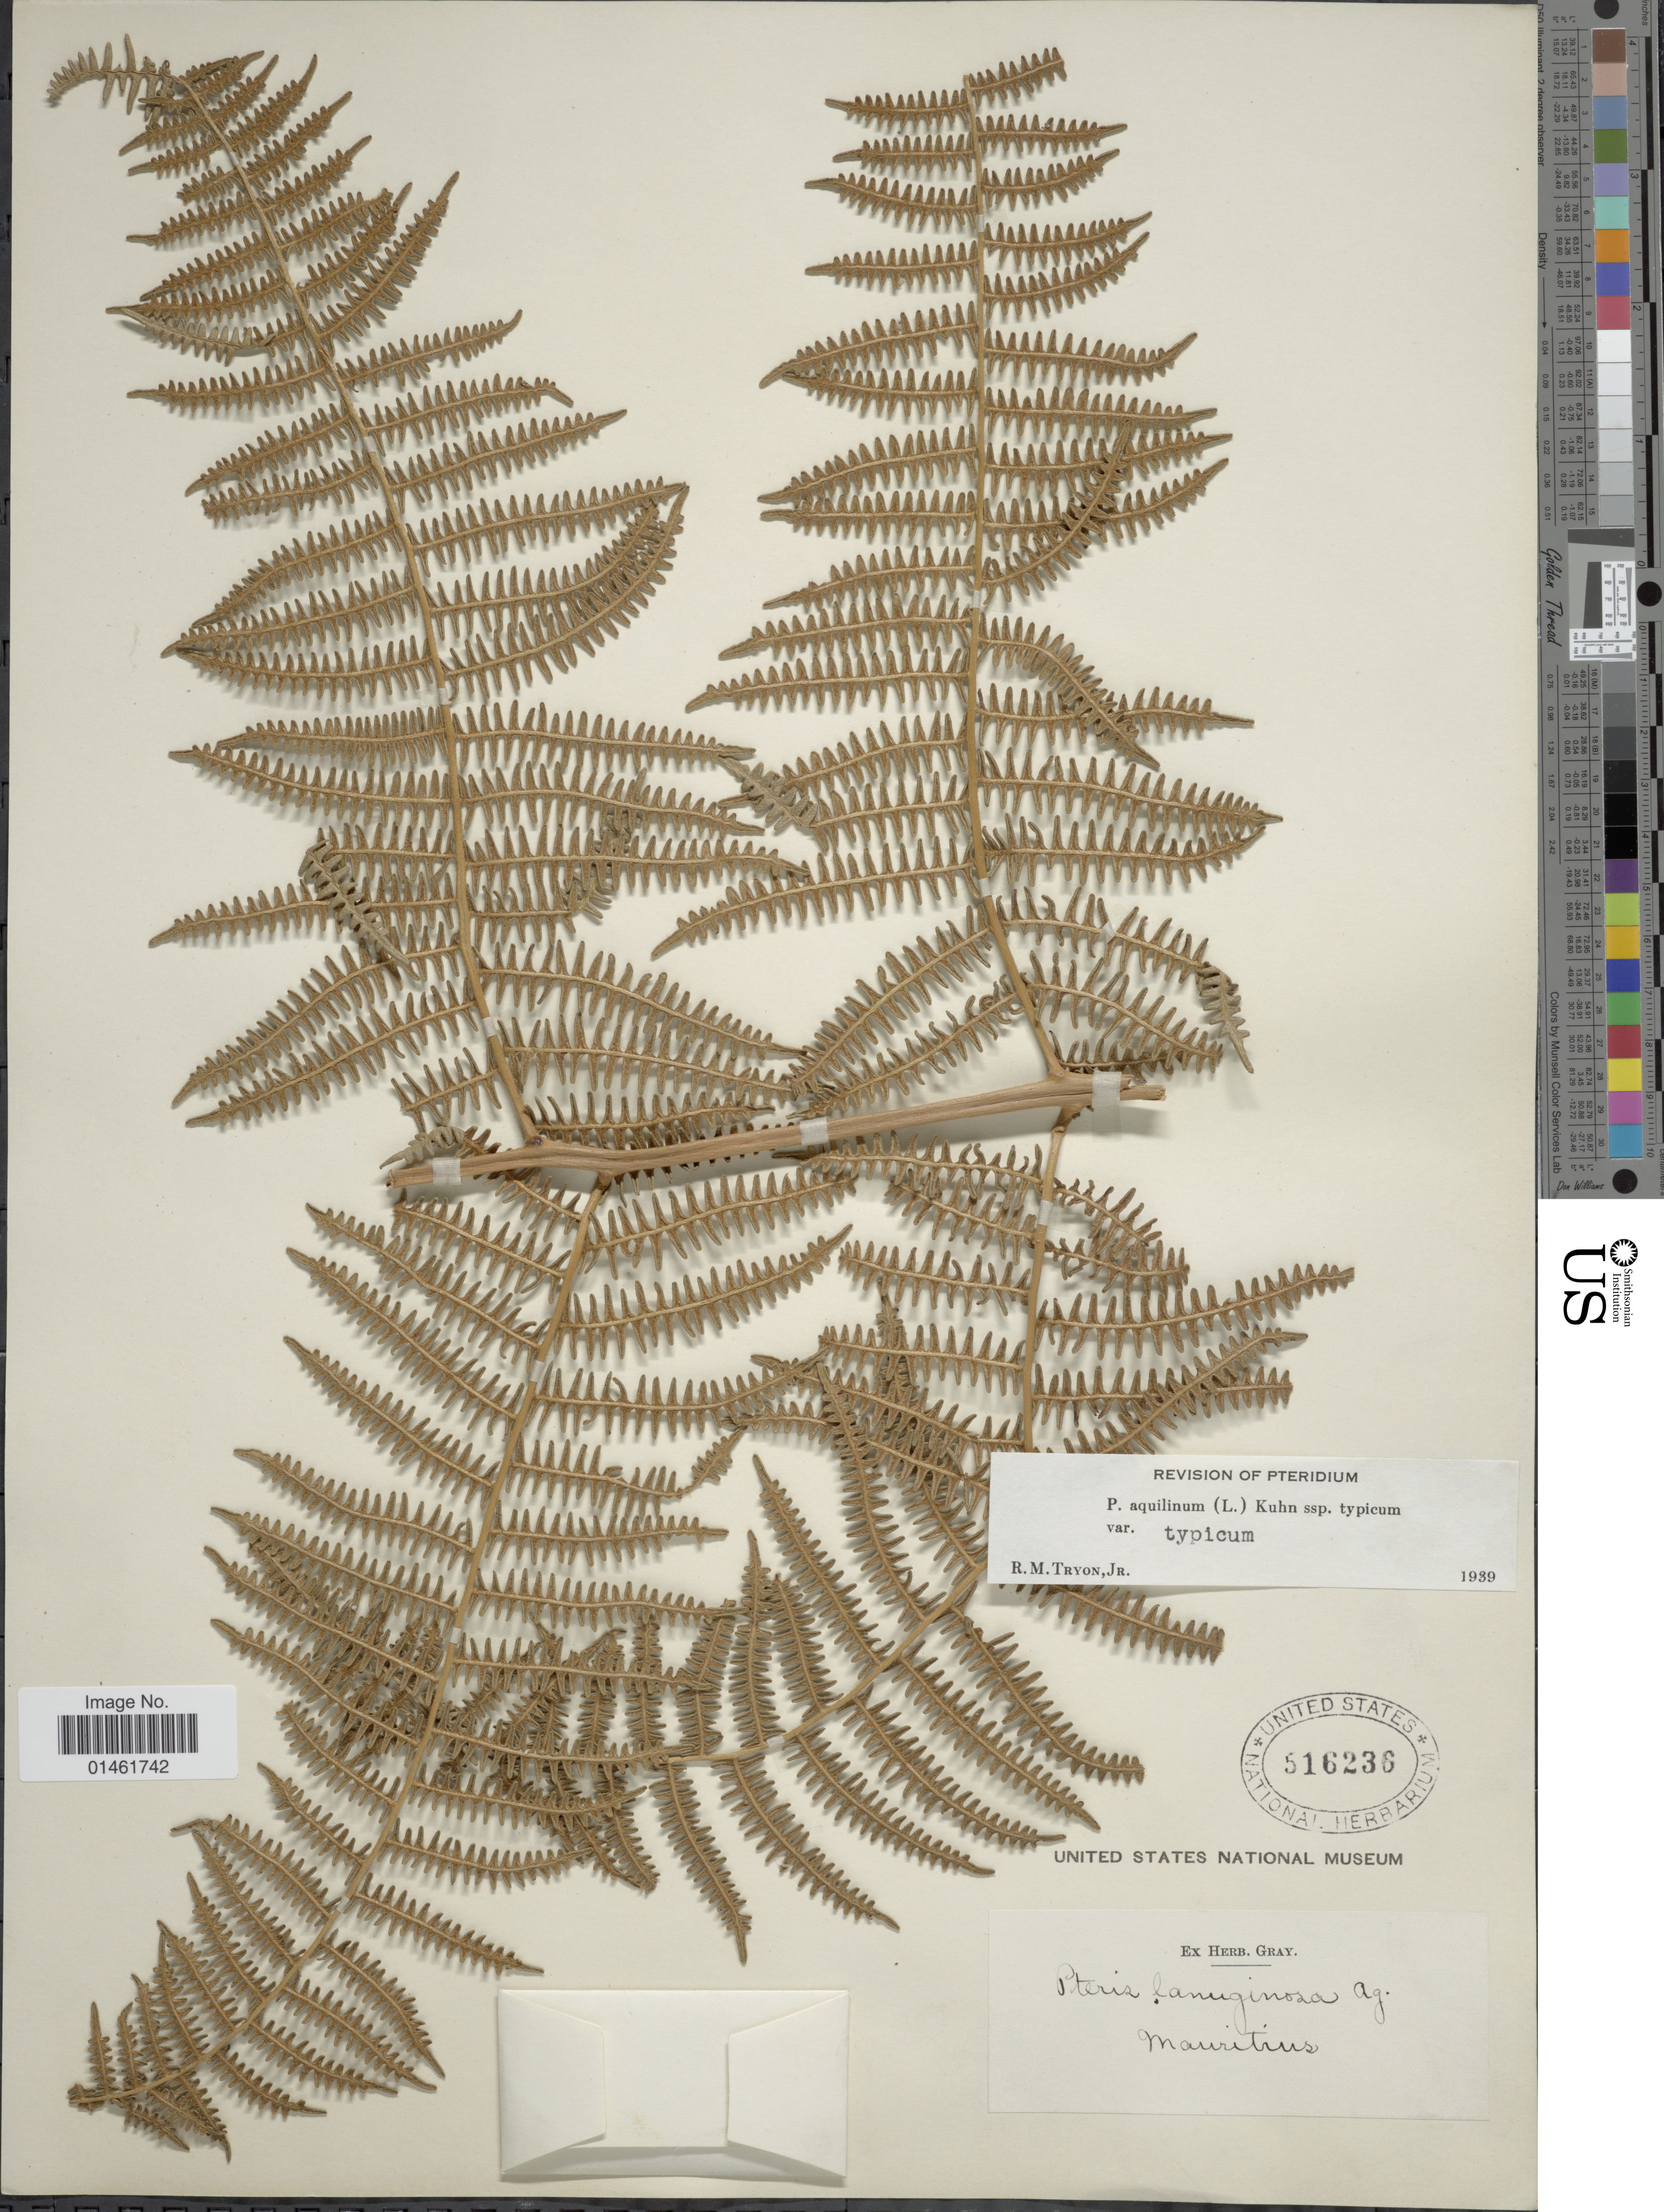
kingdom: Plantae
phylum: Tracheophyta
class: Polypodiopsida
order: Polypodiales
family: Dennstaedtiaceae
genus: Pteridium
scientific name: Pteridium aquilinum var. typicum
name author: R.M. Tryon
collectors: ex herb. Gray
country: Mauritius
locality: Mauritius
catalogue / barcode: US 516236